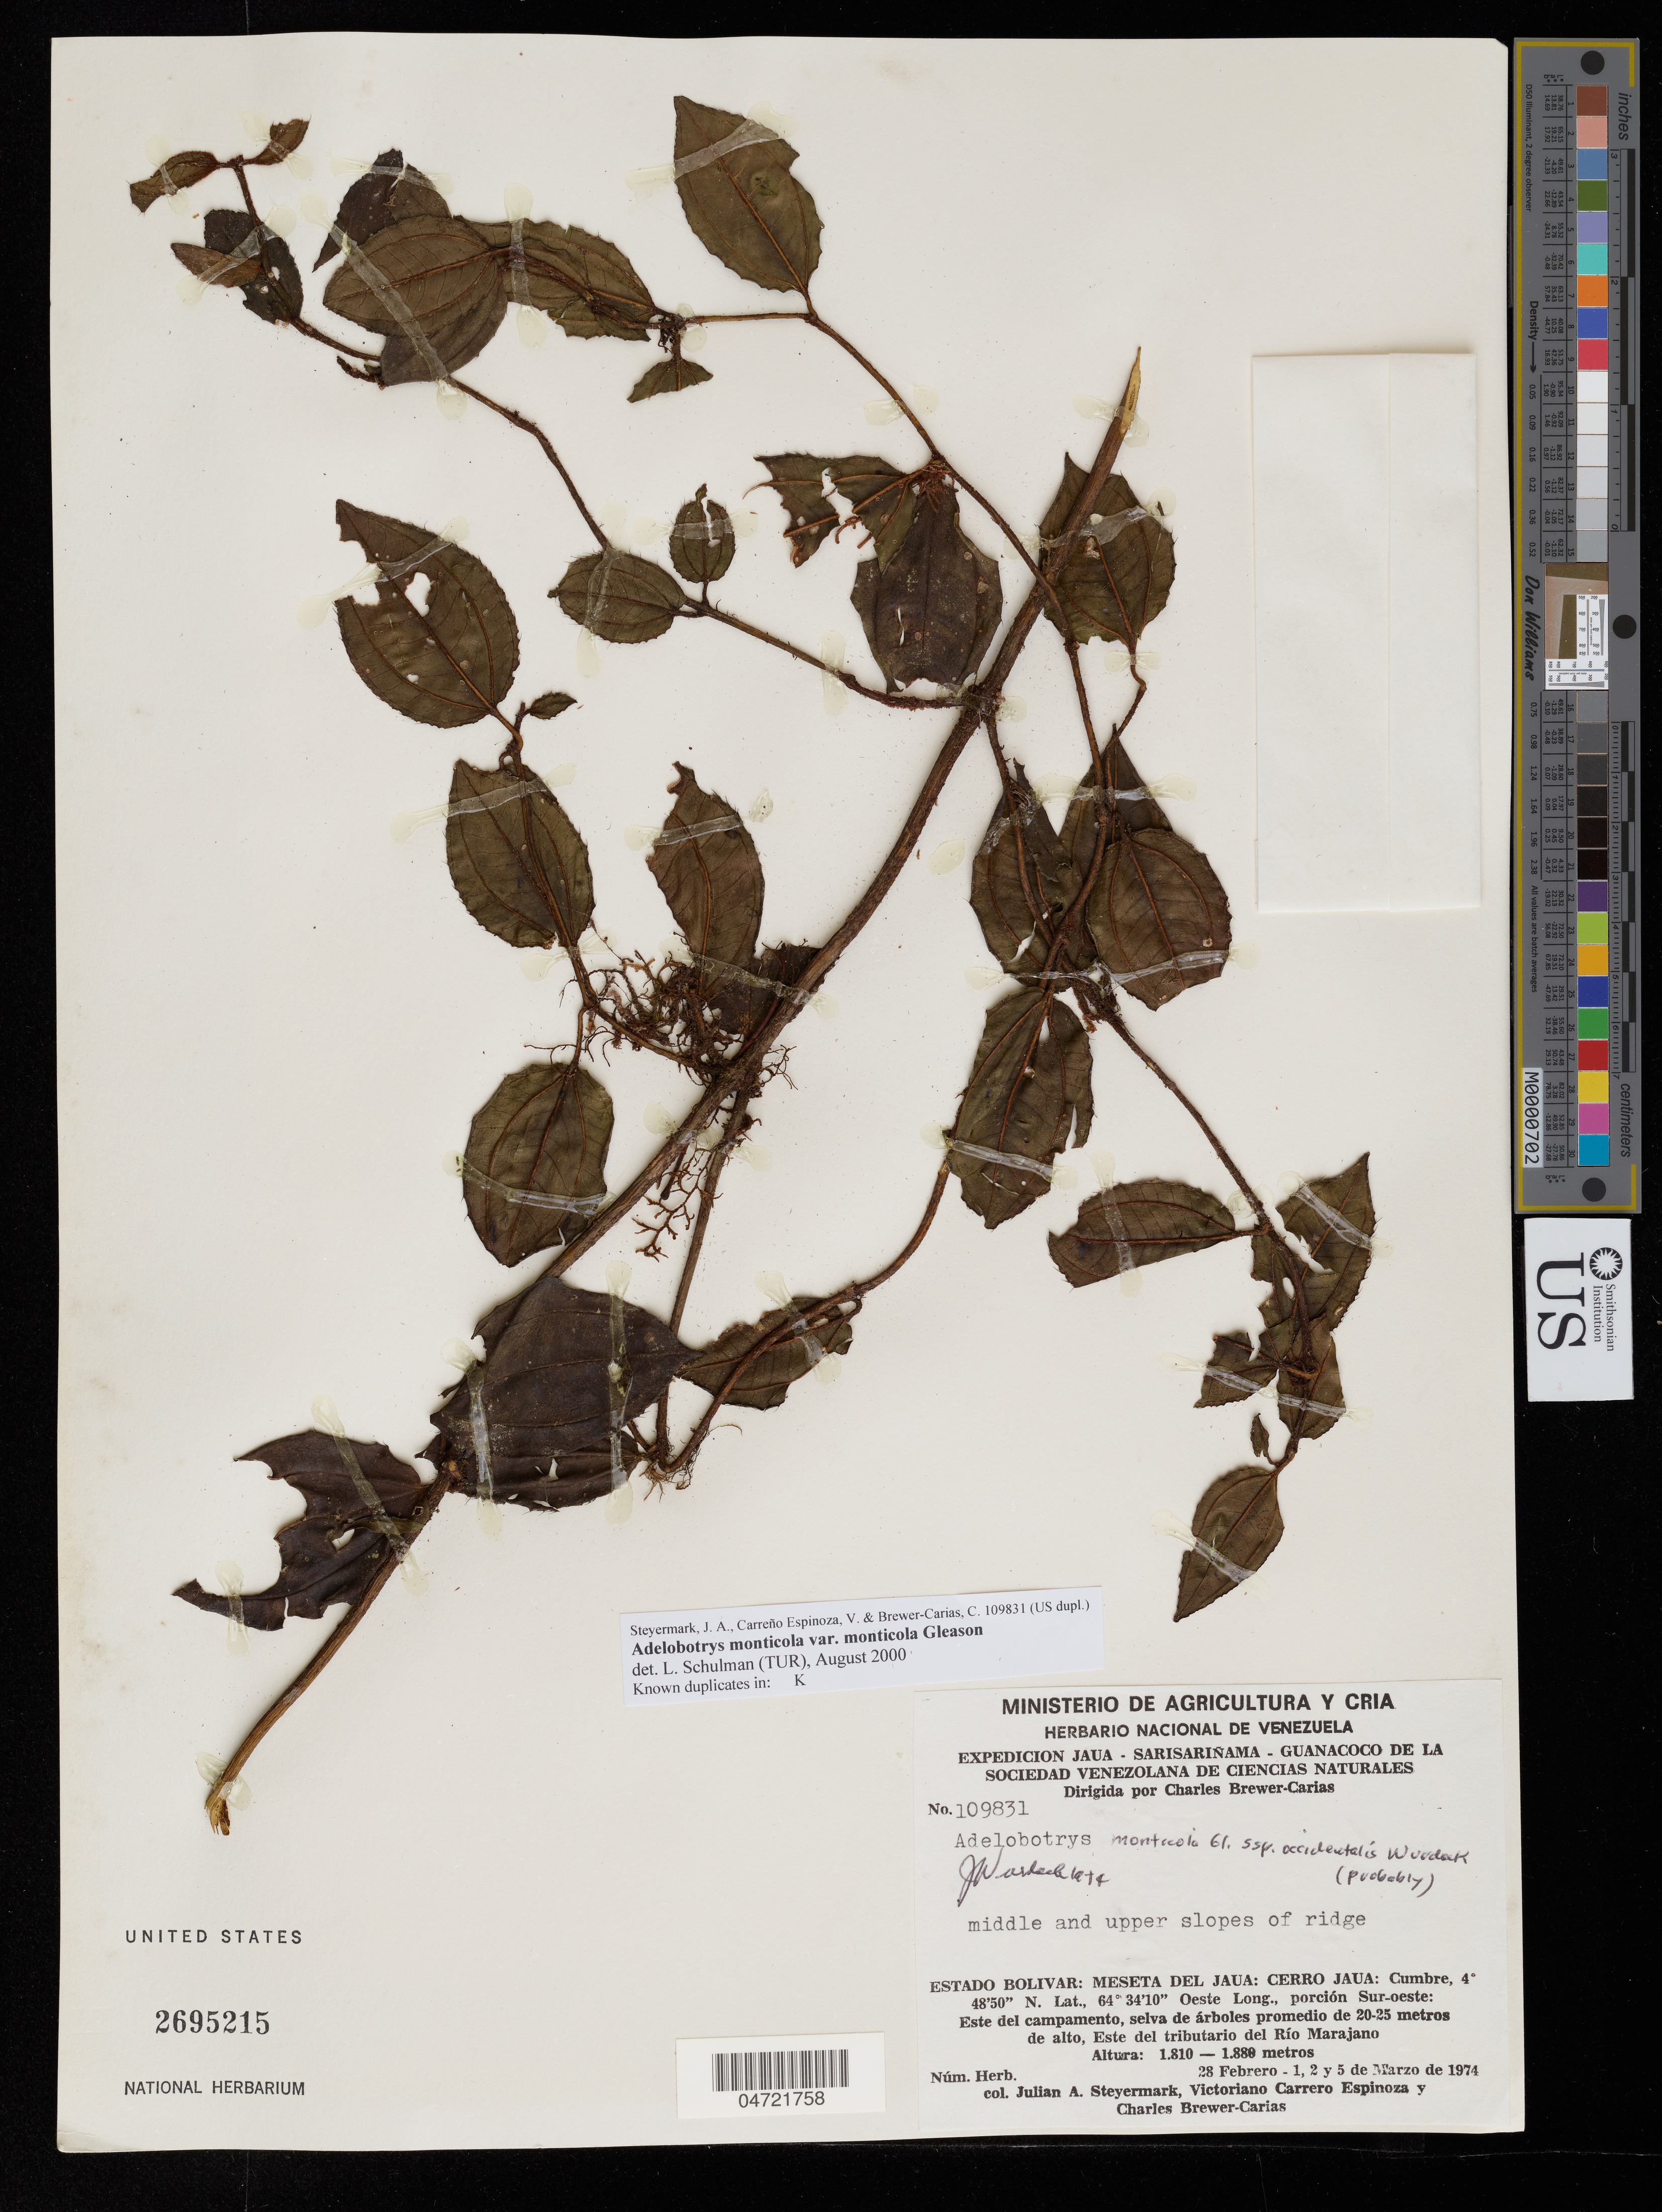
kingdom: Plantae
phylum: Tracheophyta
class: Magnoliopsida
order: Myrtales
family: Melastomataceae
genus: Adelobotrys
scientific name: Adelobotrys monticola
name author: Gleason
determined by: Schulman, Leif, (TUR), University of Turku (FINLAND)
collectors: J. Steyermark, V. Carreño Espinosa & C. Brewer-Carias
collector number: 109831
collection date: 1974-02-28/1974-03-05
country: Venezuela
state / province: Bolivar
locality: Meseta del Jaua; Cerro Jaua, este del tributario del Río Marajano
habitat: Middle and upper slopes of ridge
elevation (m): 1810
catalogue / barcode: US 2695215